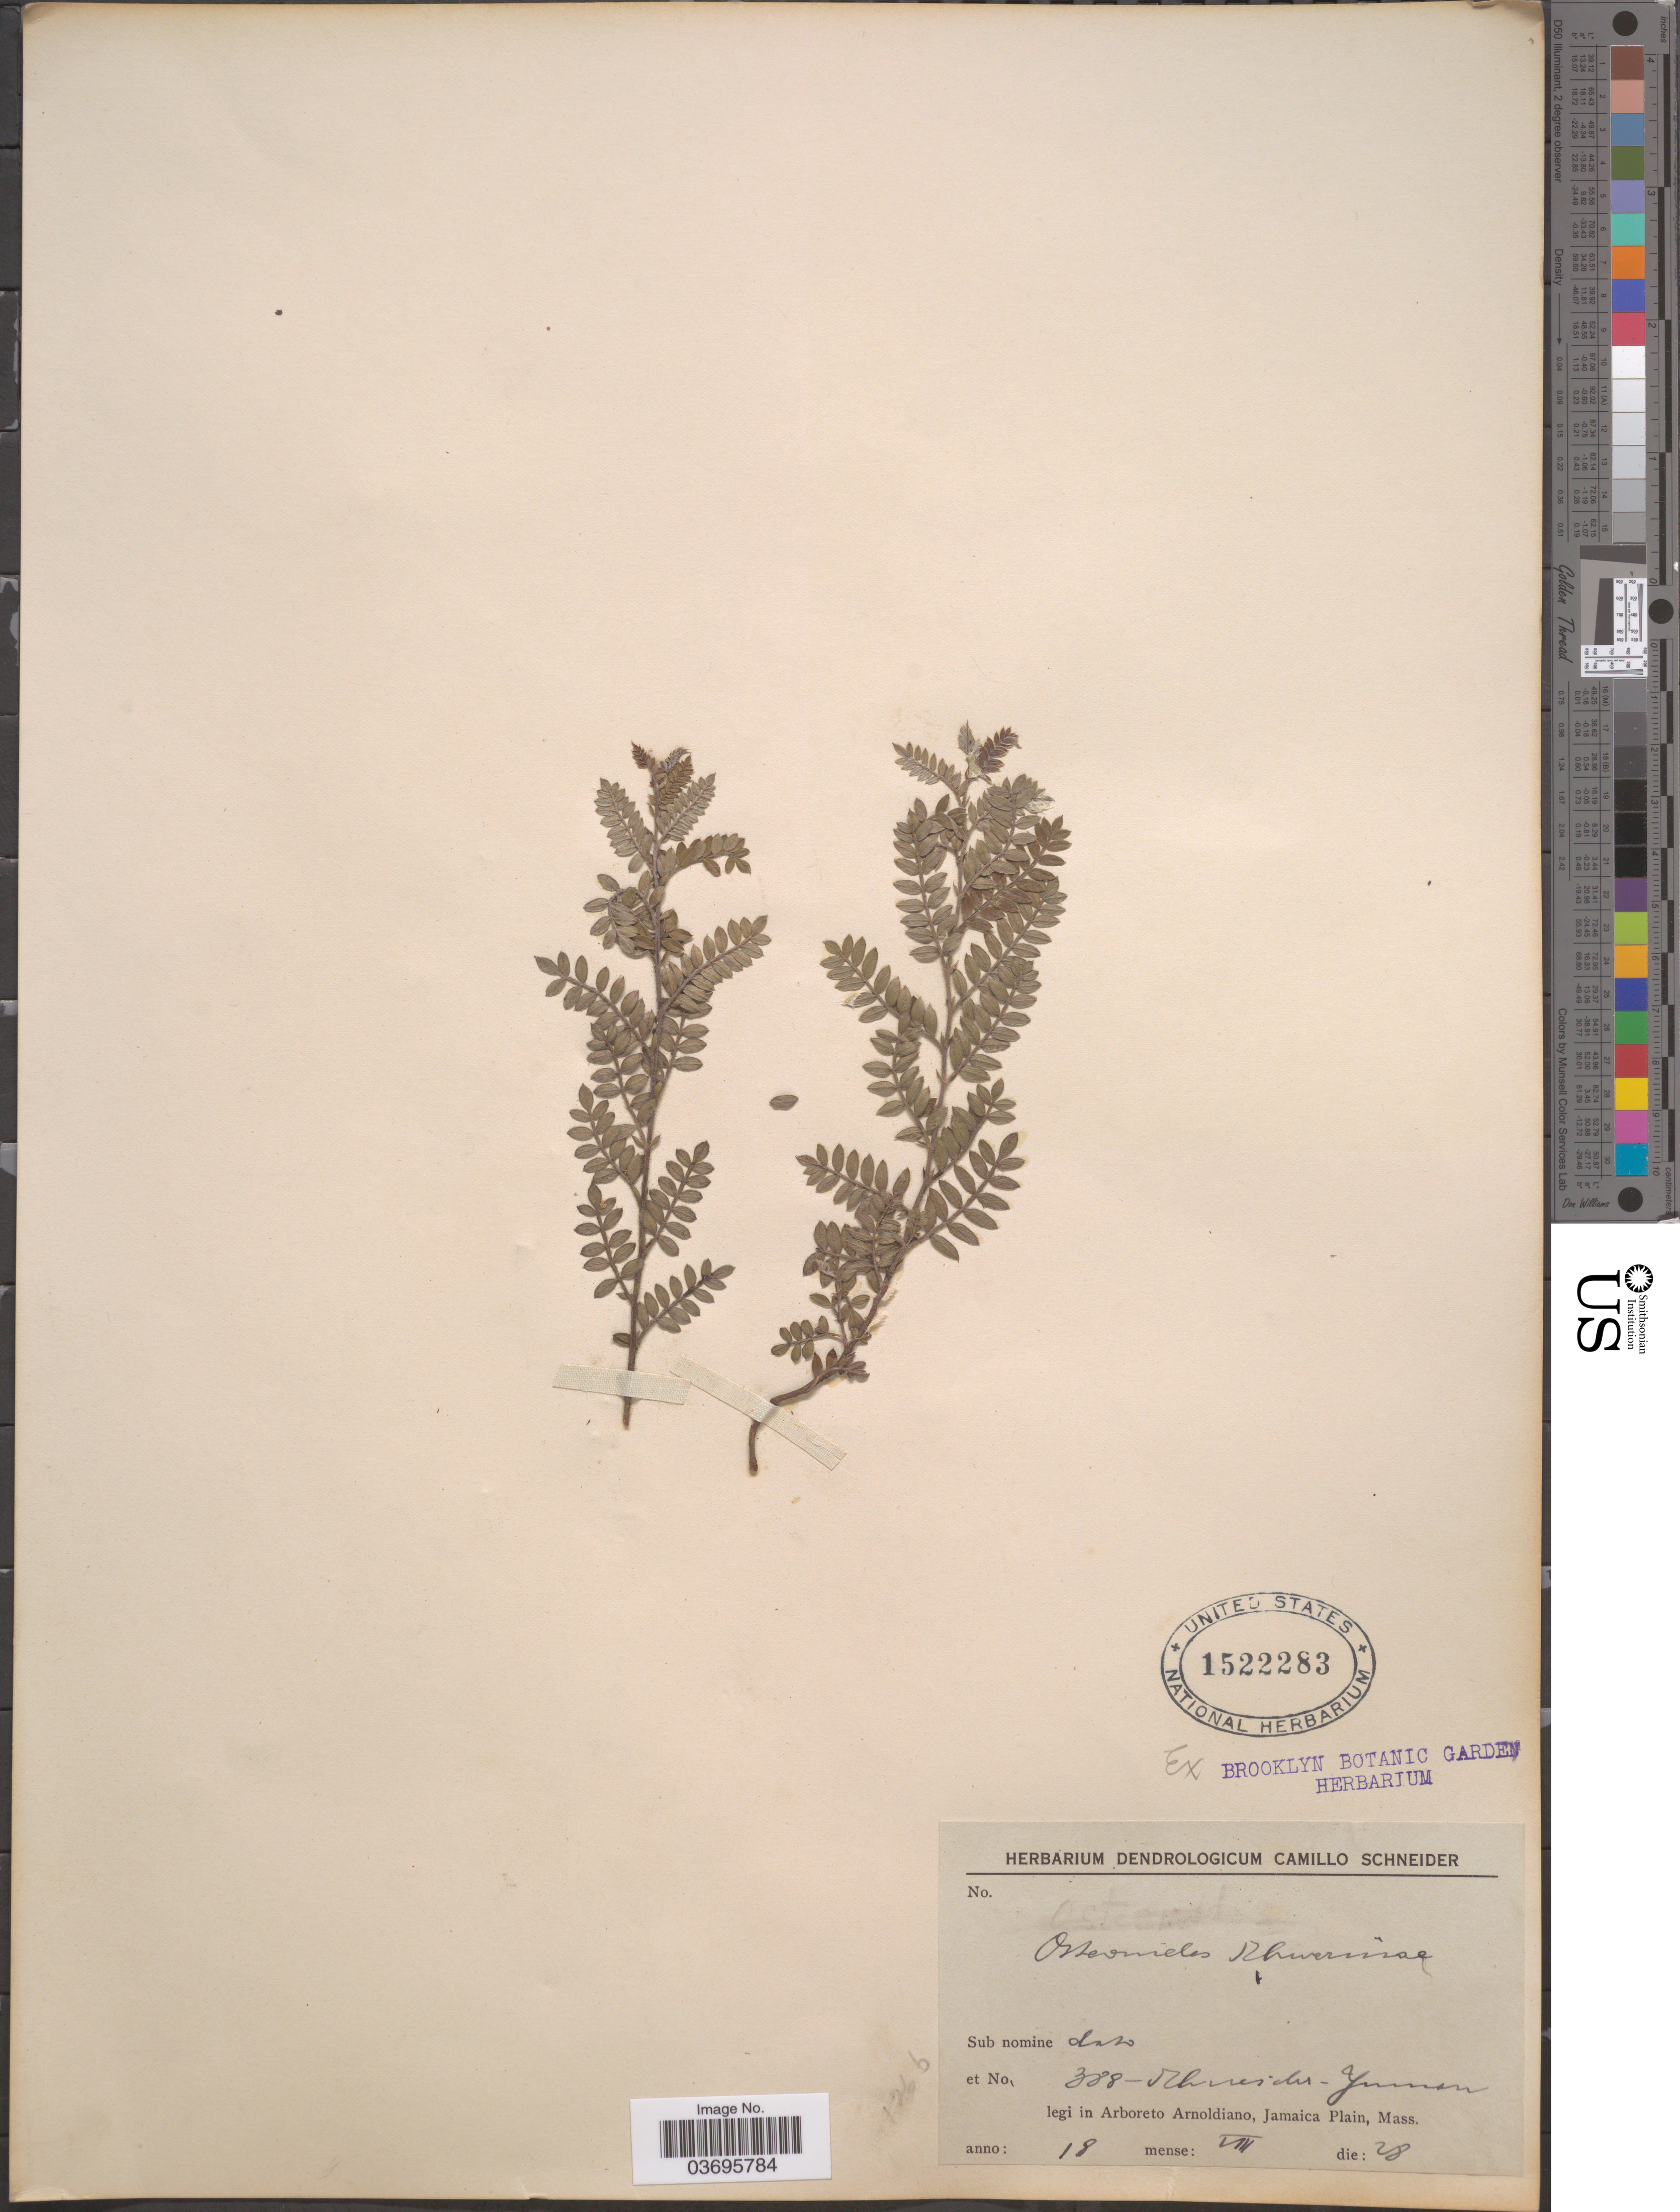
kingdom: Plantae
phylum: Tracheophyta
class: Magnoliopsida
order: Rosales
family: Rosaceae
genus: Osteomeles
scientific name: Osteomeles schwerinae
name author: C.K. Schneid.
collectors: C. K. Schneider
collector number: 388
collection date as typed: Transcribed d/m/y: 28/8/18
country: United States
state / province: Massachusetts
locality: In Arboreto Arnoldiano, Jamaica Plain.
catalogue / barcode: US 1522283